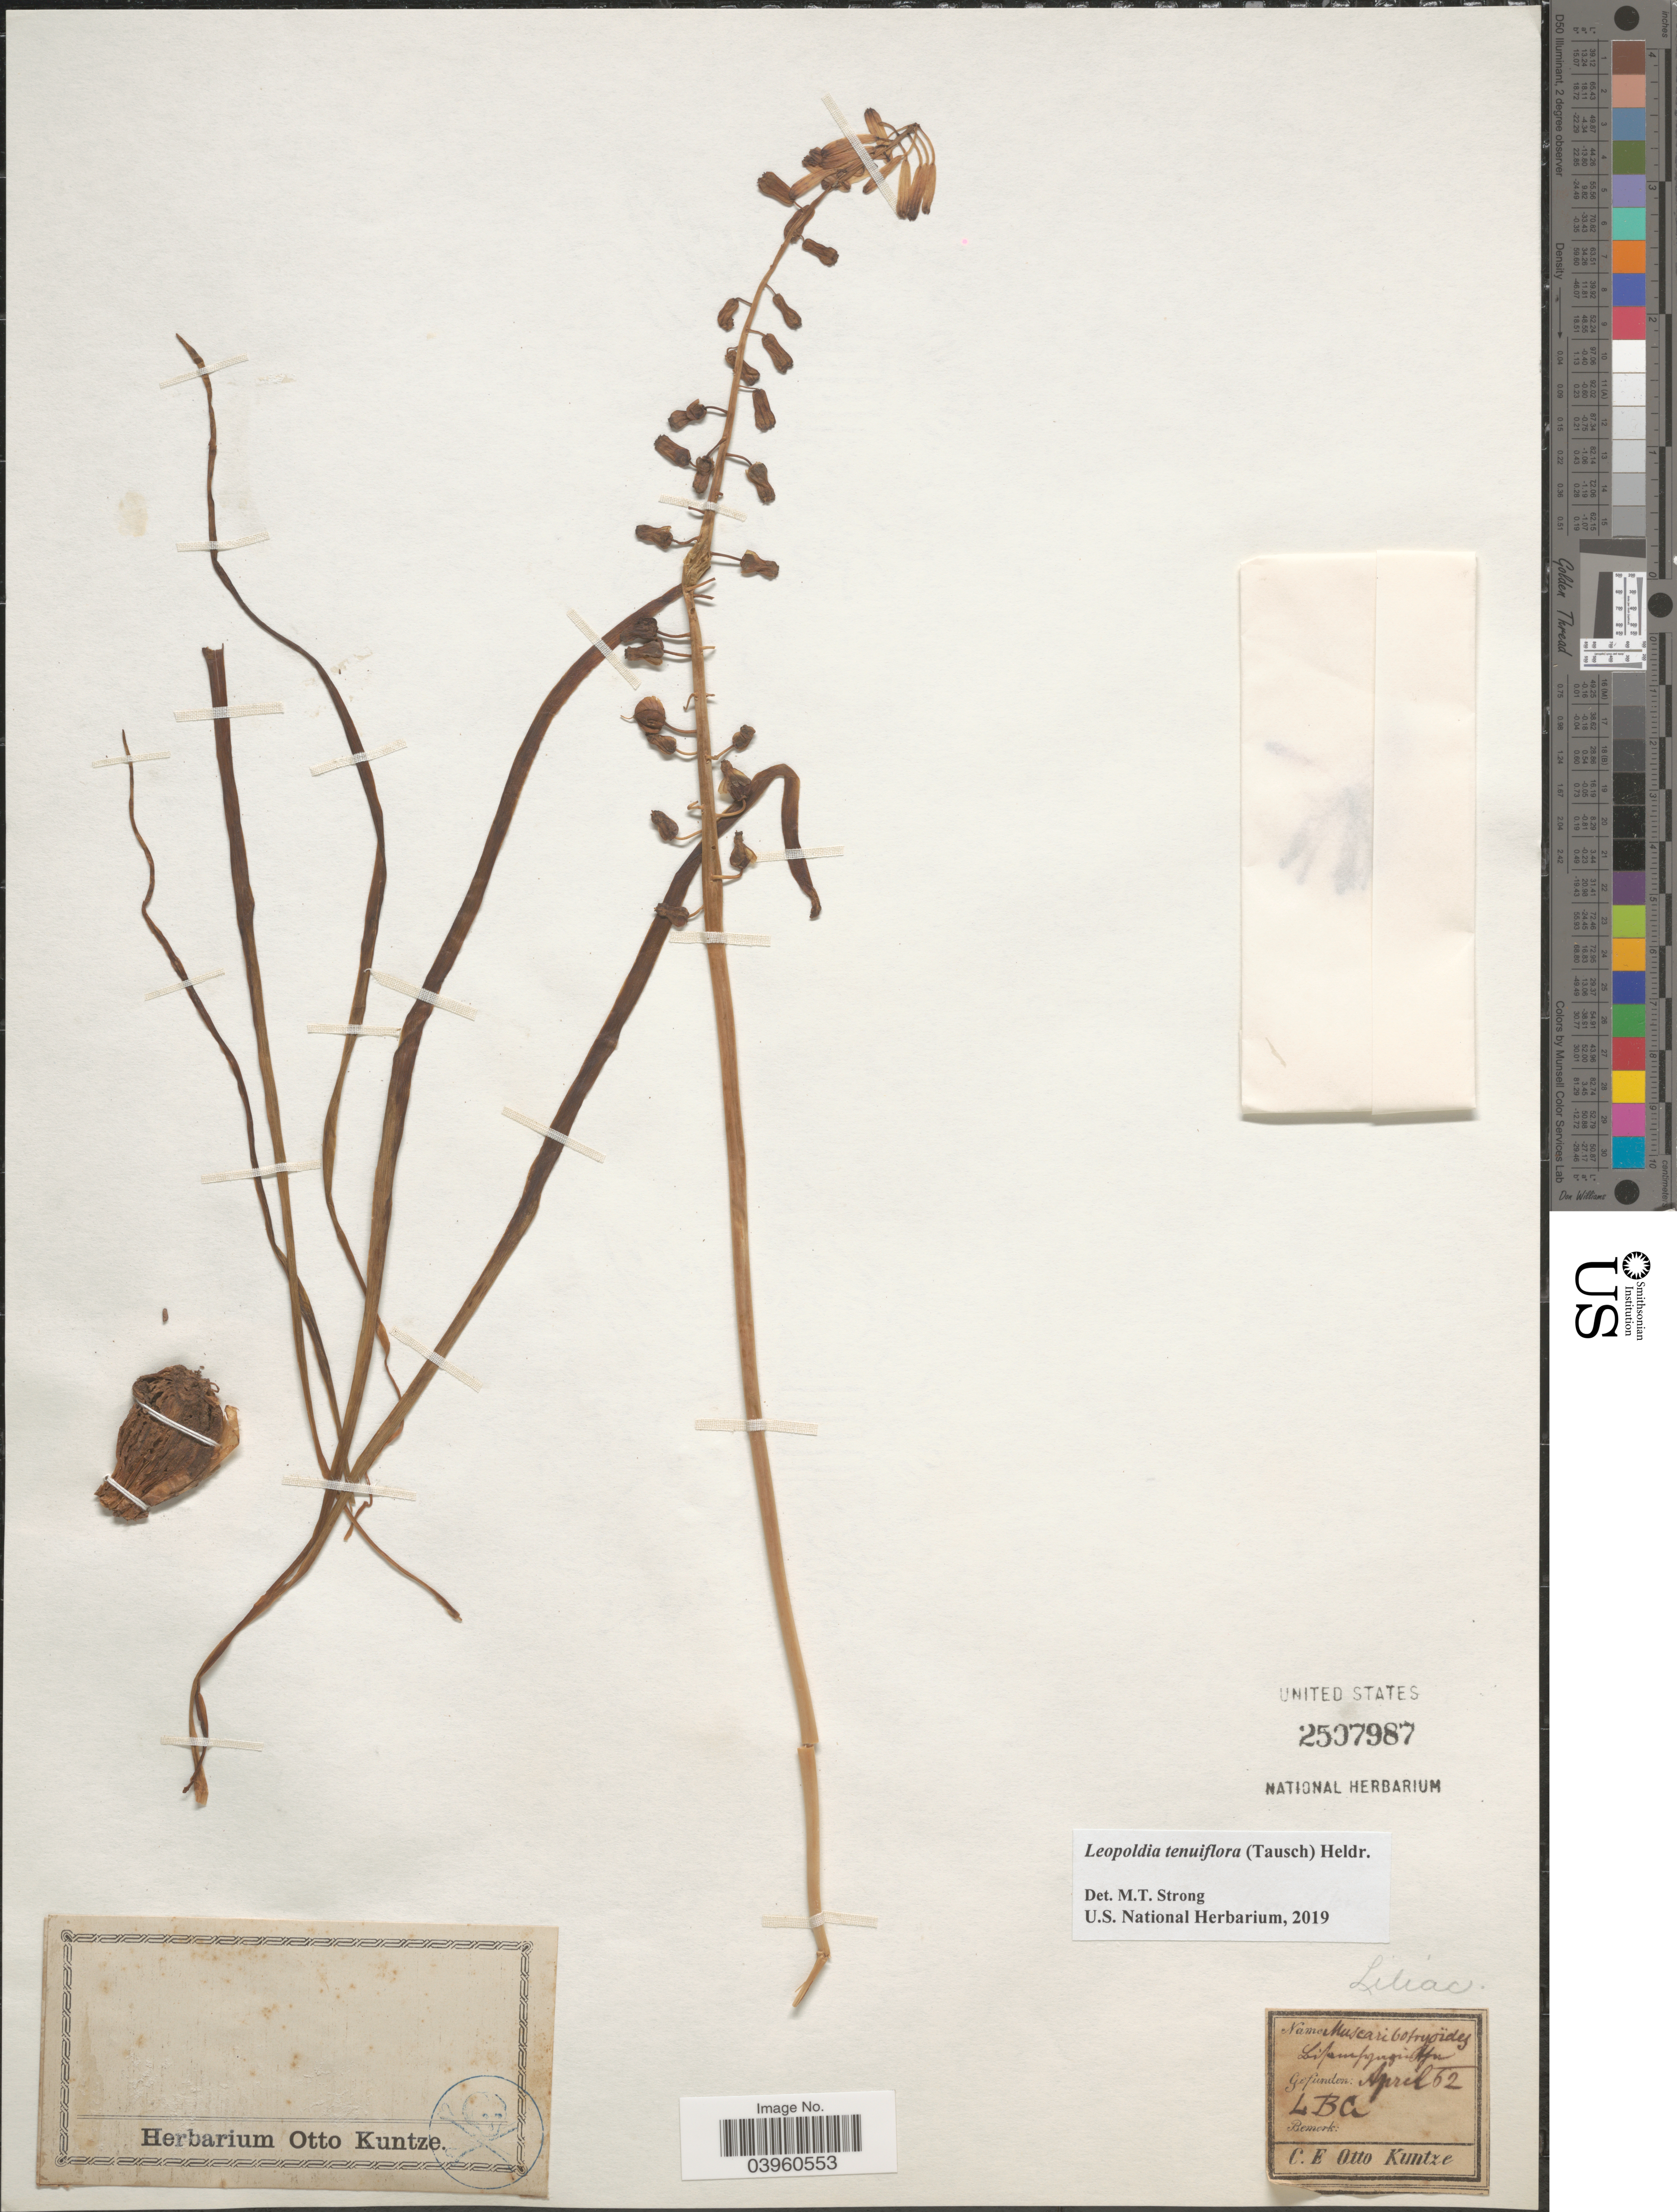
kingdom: Plantae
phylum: Tracheophyta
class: Liliopsida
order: Asparagales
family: Asparagaceae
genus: Leopoldia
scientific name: Leopoldia tenuiflora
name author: (Tausch) Heldr.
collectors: C.E.O. Kuntze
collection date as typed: Transcribed d/m/y: /4/62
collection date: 1862-04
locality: LBG.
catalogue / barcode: US 2507987